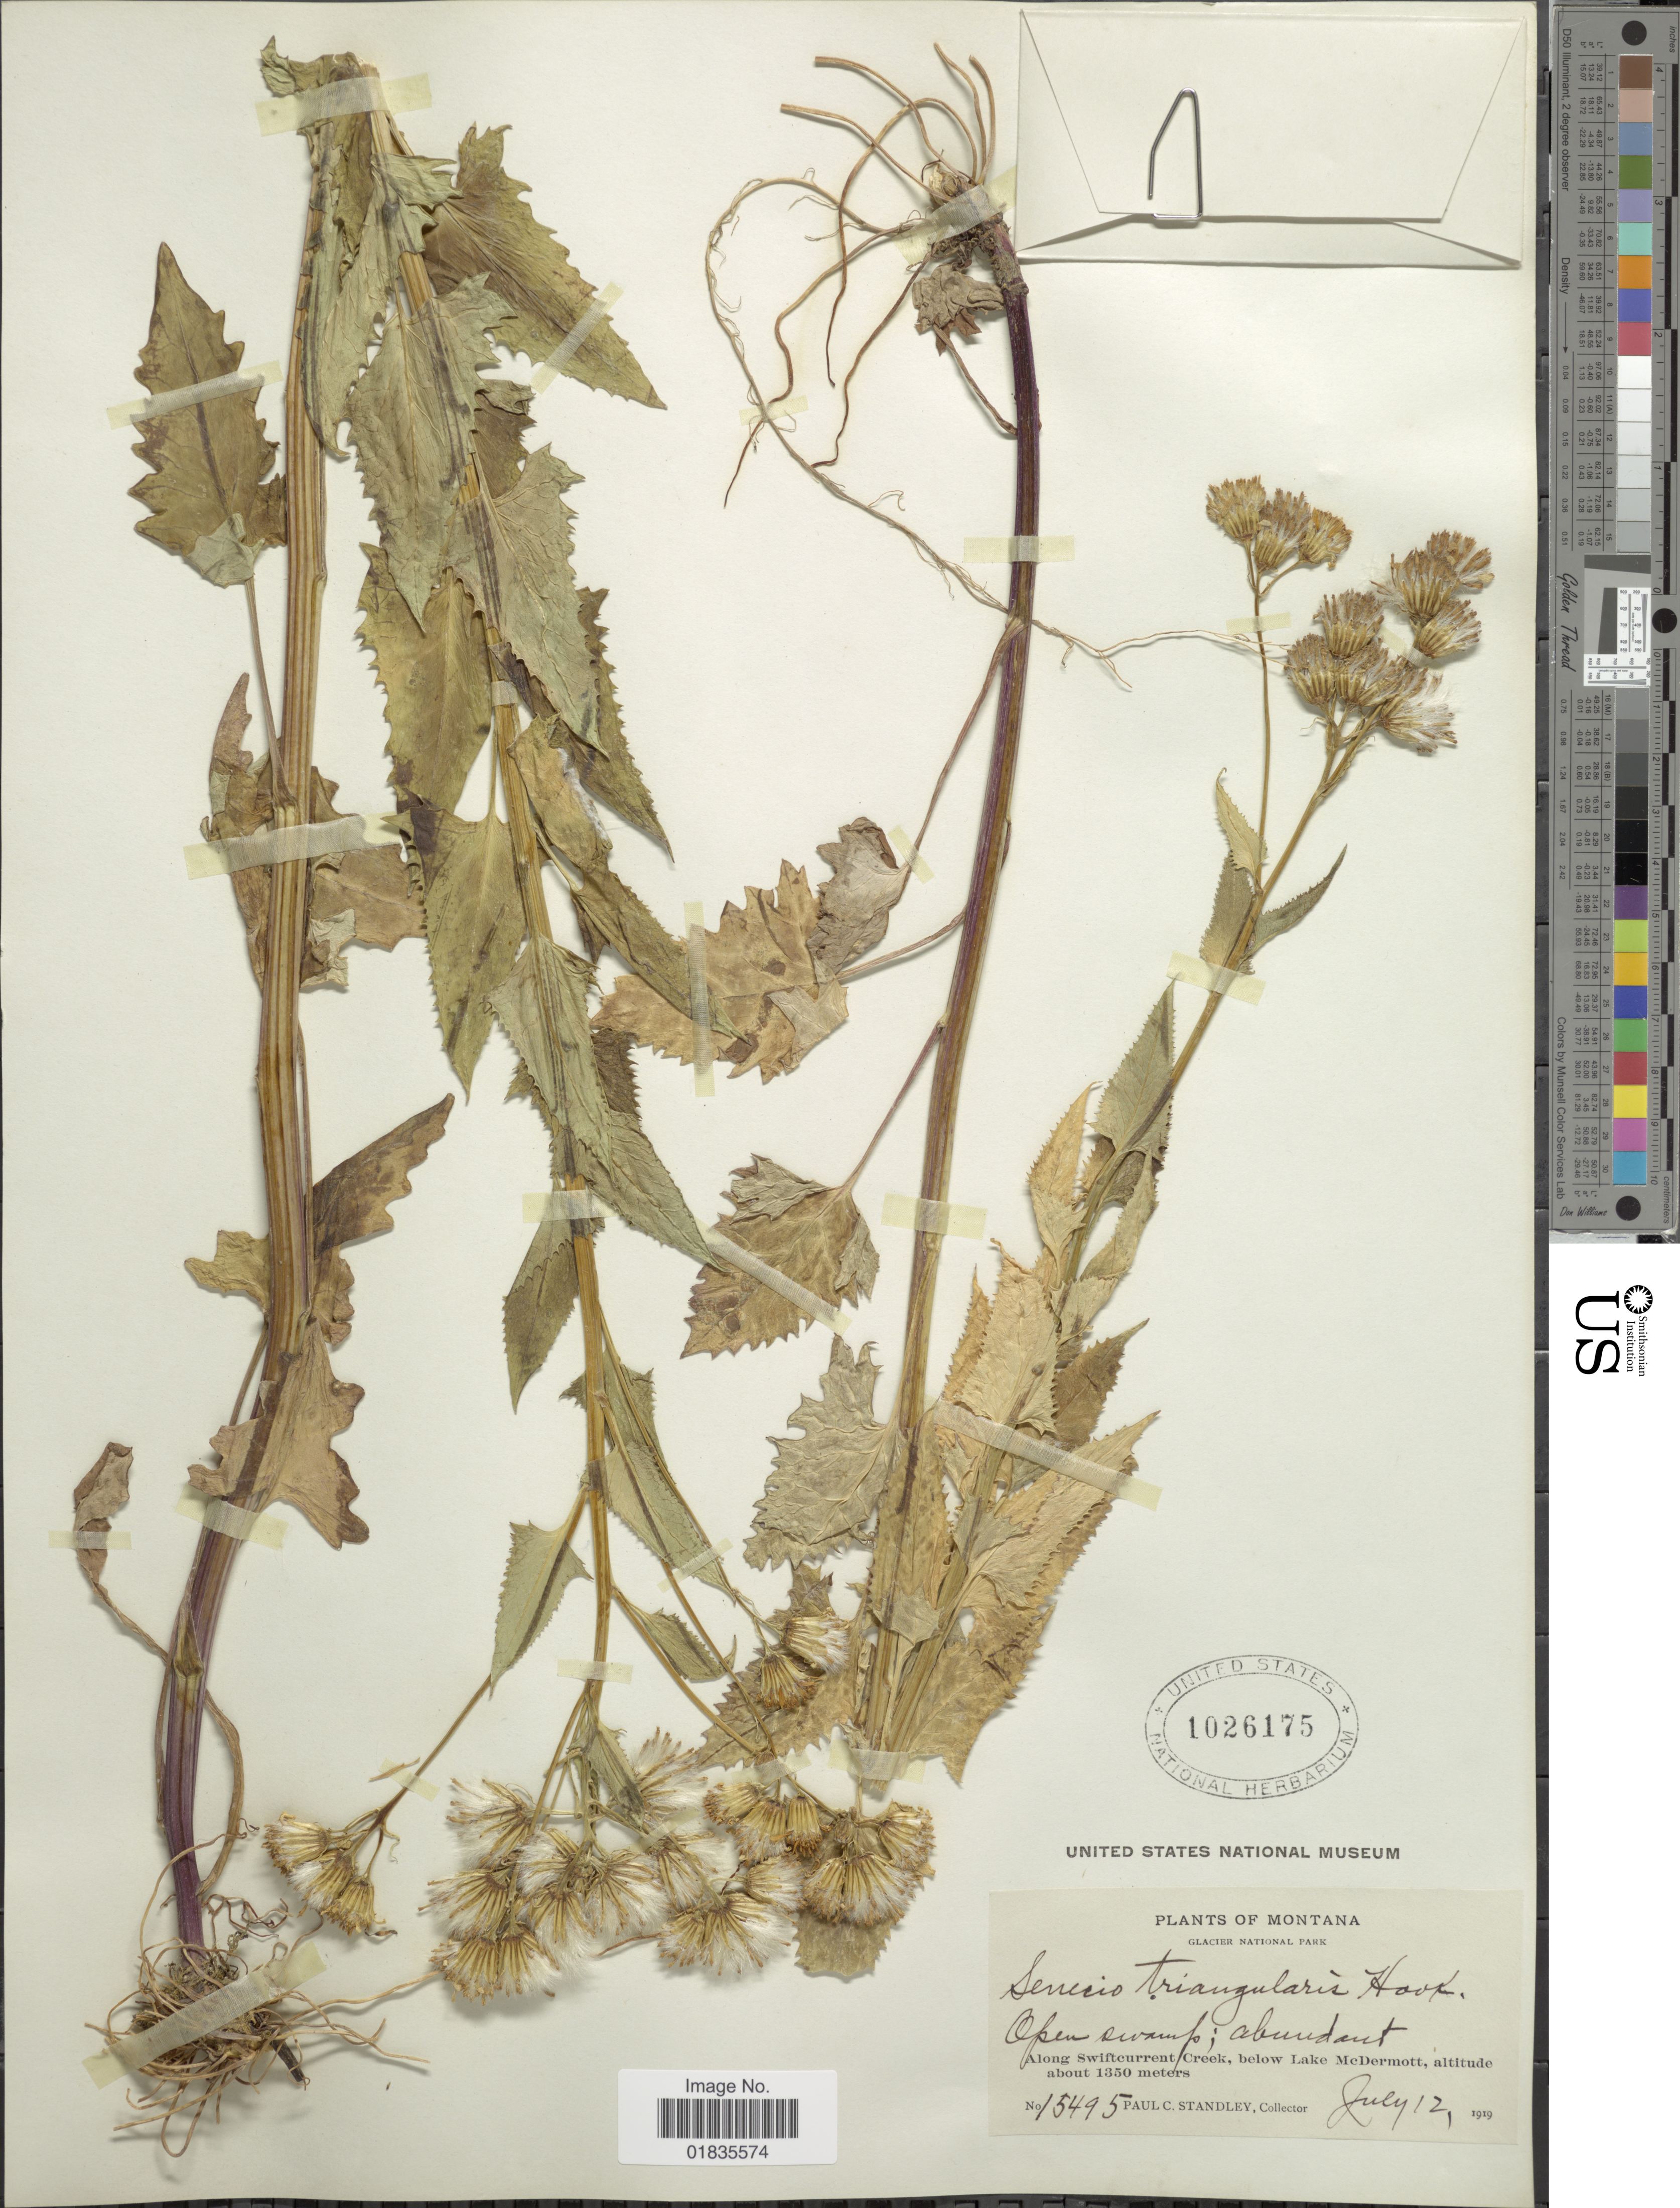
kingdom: Plantae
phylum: Tracheophyta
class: Magnoliopsida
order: Asterales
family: Asteraceae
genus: Senecio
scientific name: Senecio triangularis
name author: Hook.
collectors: P. C. Standley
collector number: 15495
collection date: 1919-07-12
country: United States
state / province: Montana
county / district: Glacier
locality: Glacier National Park, open swamp, along Swiftcurrent Creek, below Lake McDermott.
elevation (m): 1350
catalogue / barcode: US 1026175